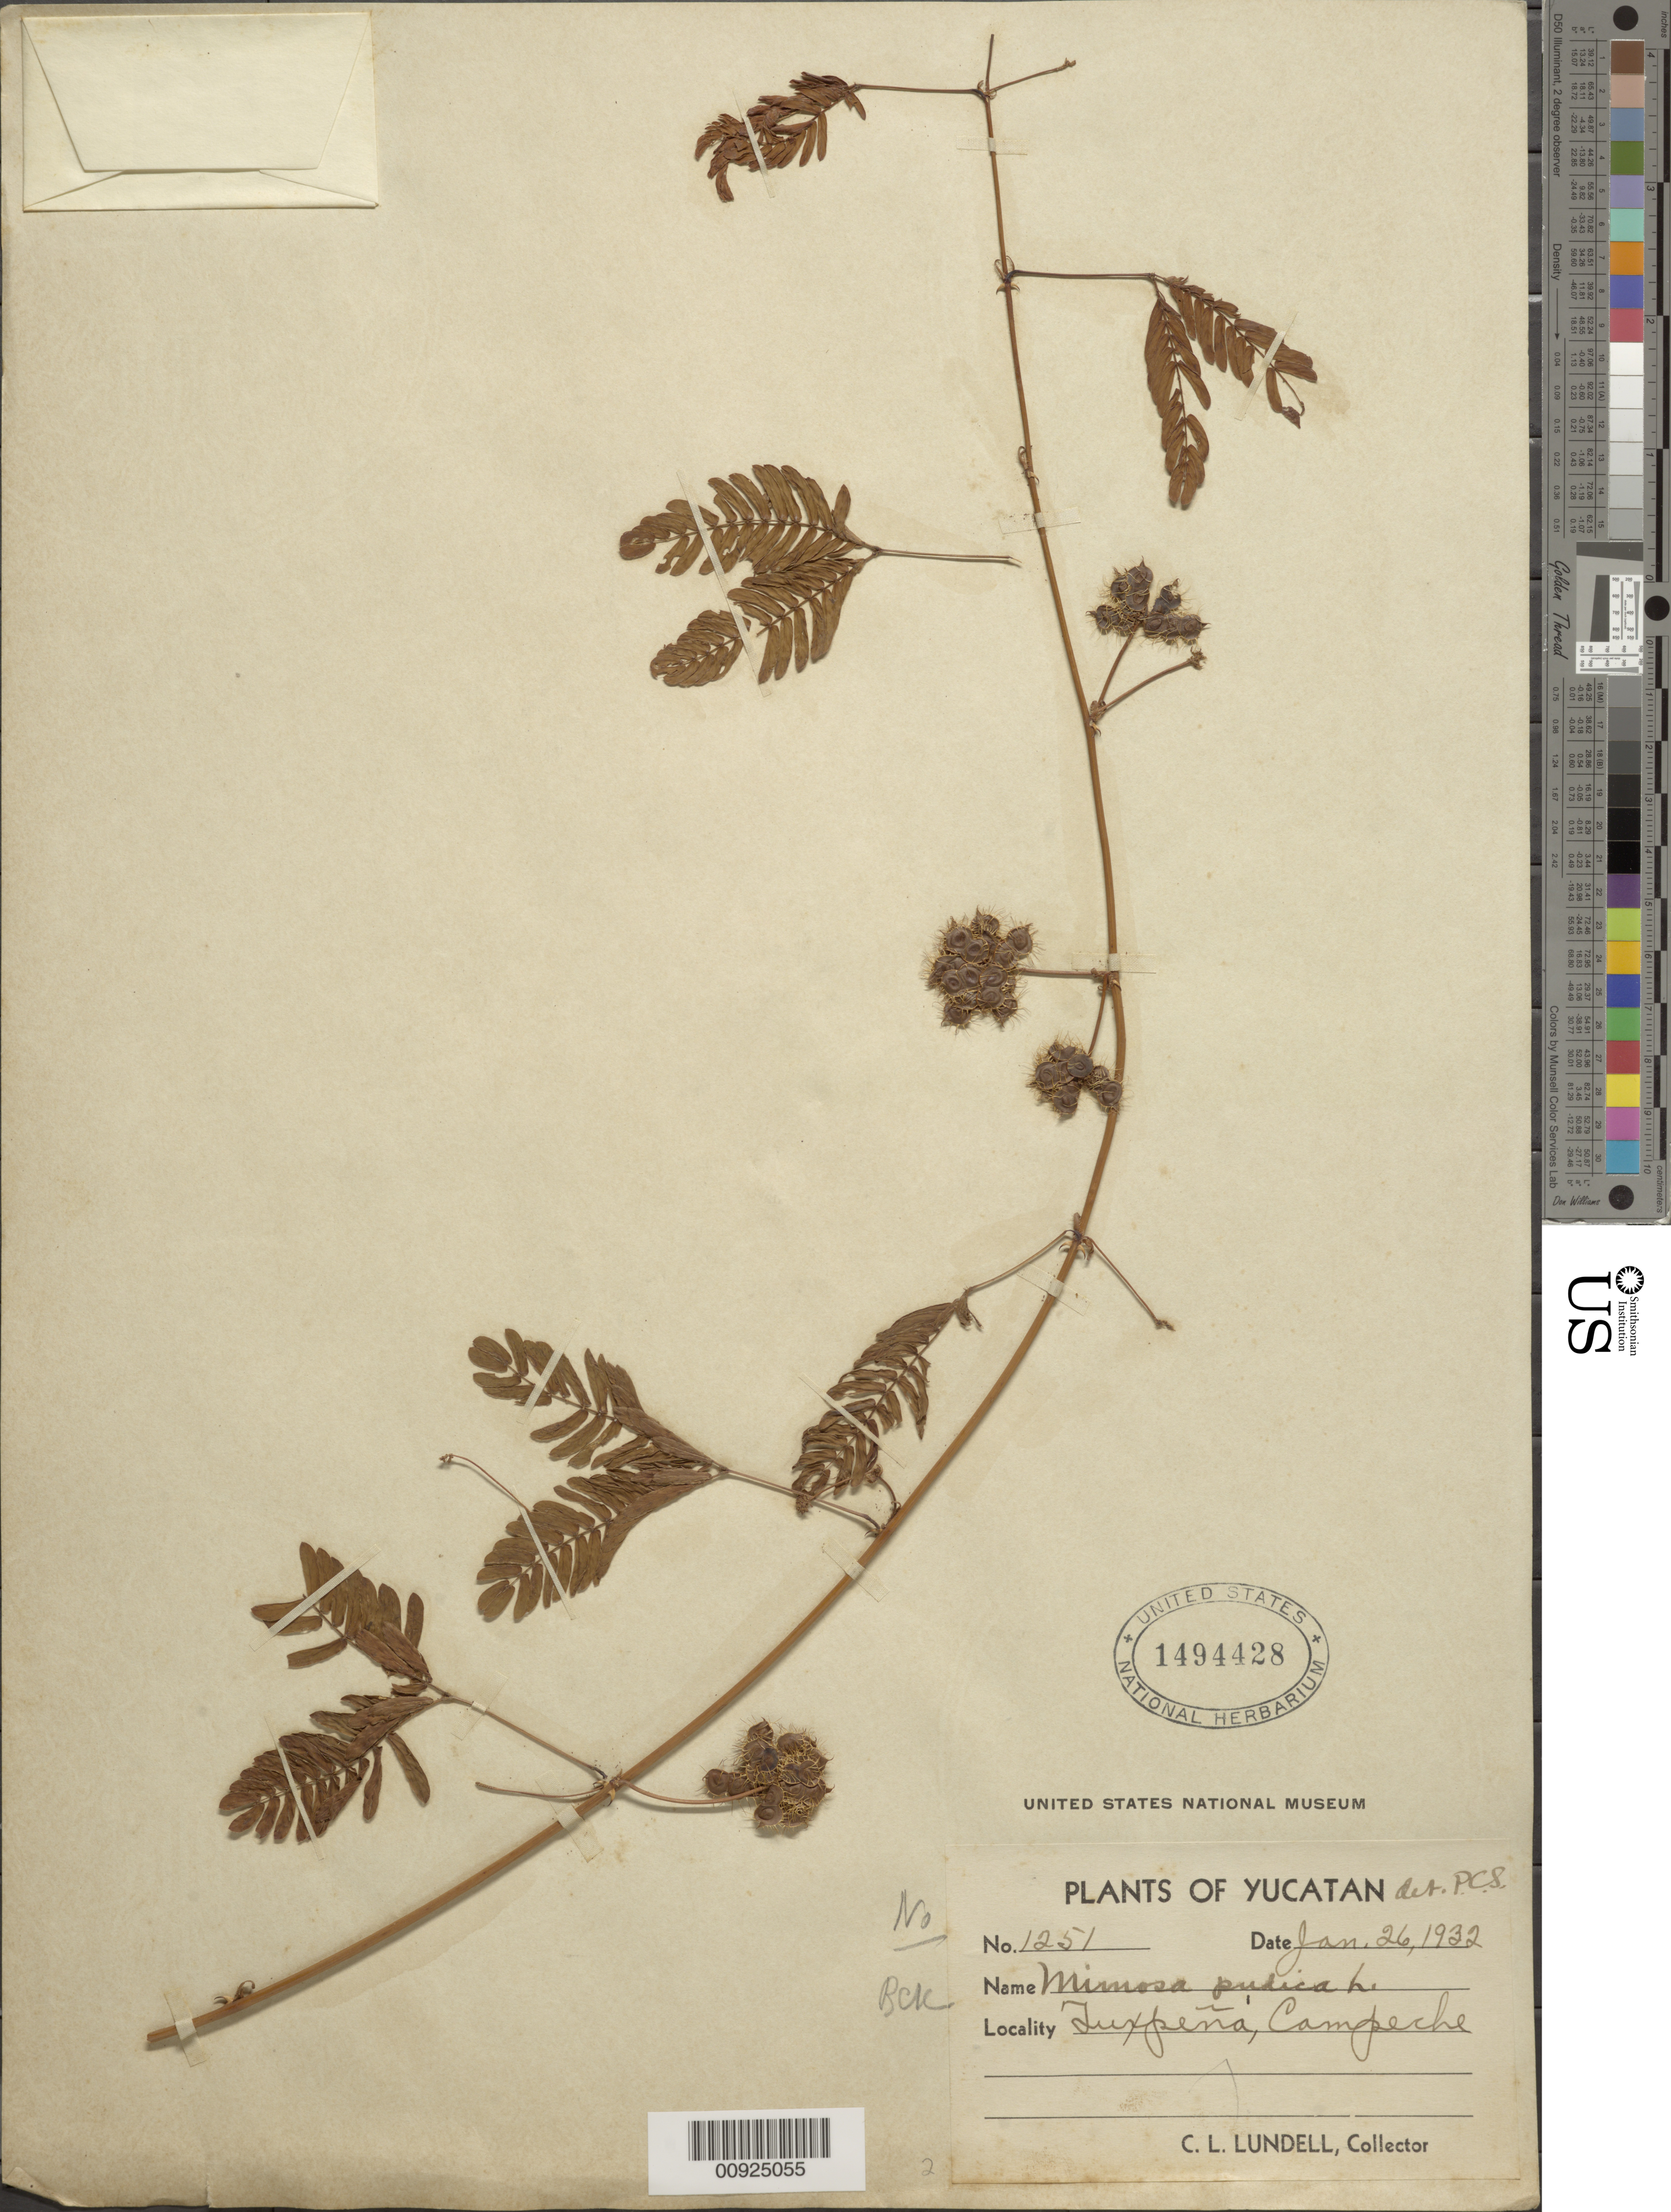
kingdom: Plantae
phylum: Tracheophyta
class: Magnoliopsida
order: Fabales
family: Fabaceae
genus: Mimosa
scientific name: Mimosa pudica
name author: L.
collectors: C. L. Lundell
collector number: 1251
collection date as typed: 26 Jan 1932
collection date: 1932-01-26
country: Mexico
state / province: Campeche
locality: Tuxpeña, Campeche.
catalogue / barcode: US 1494428